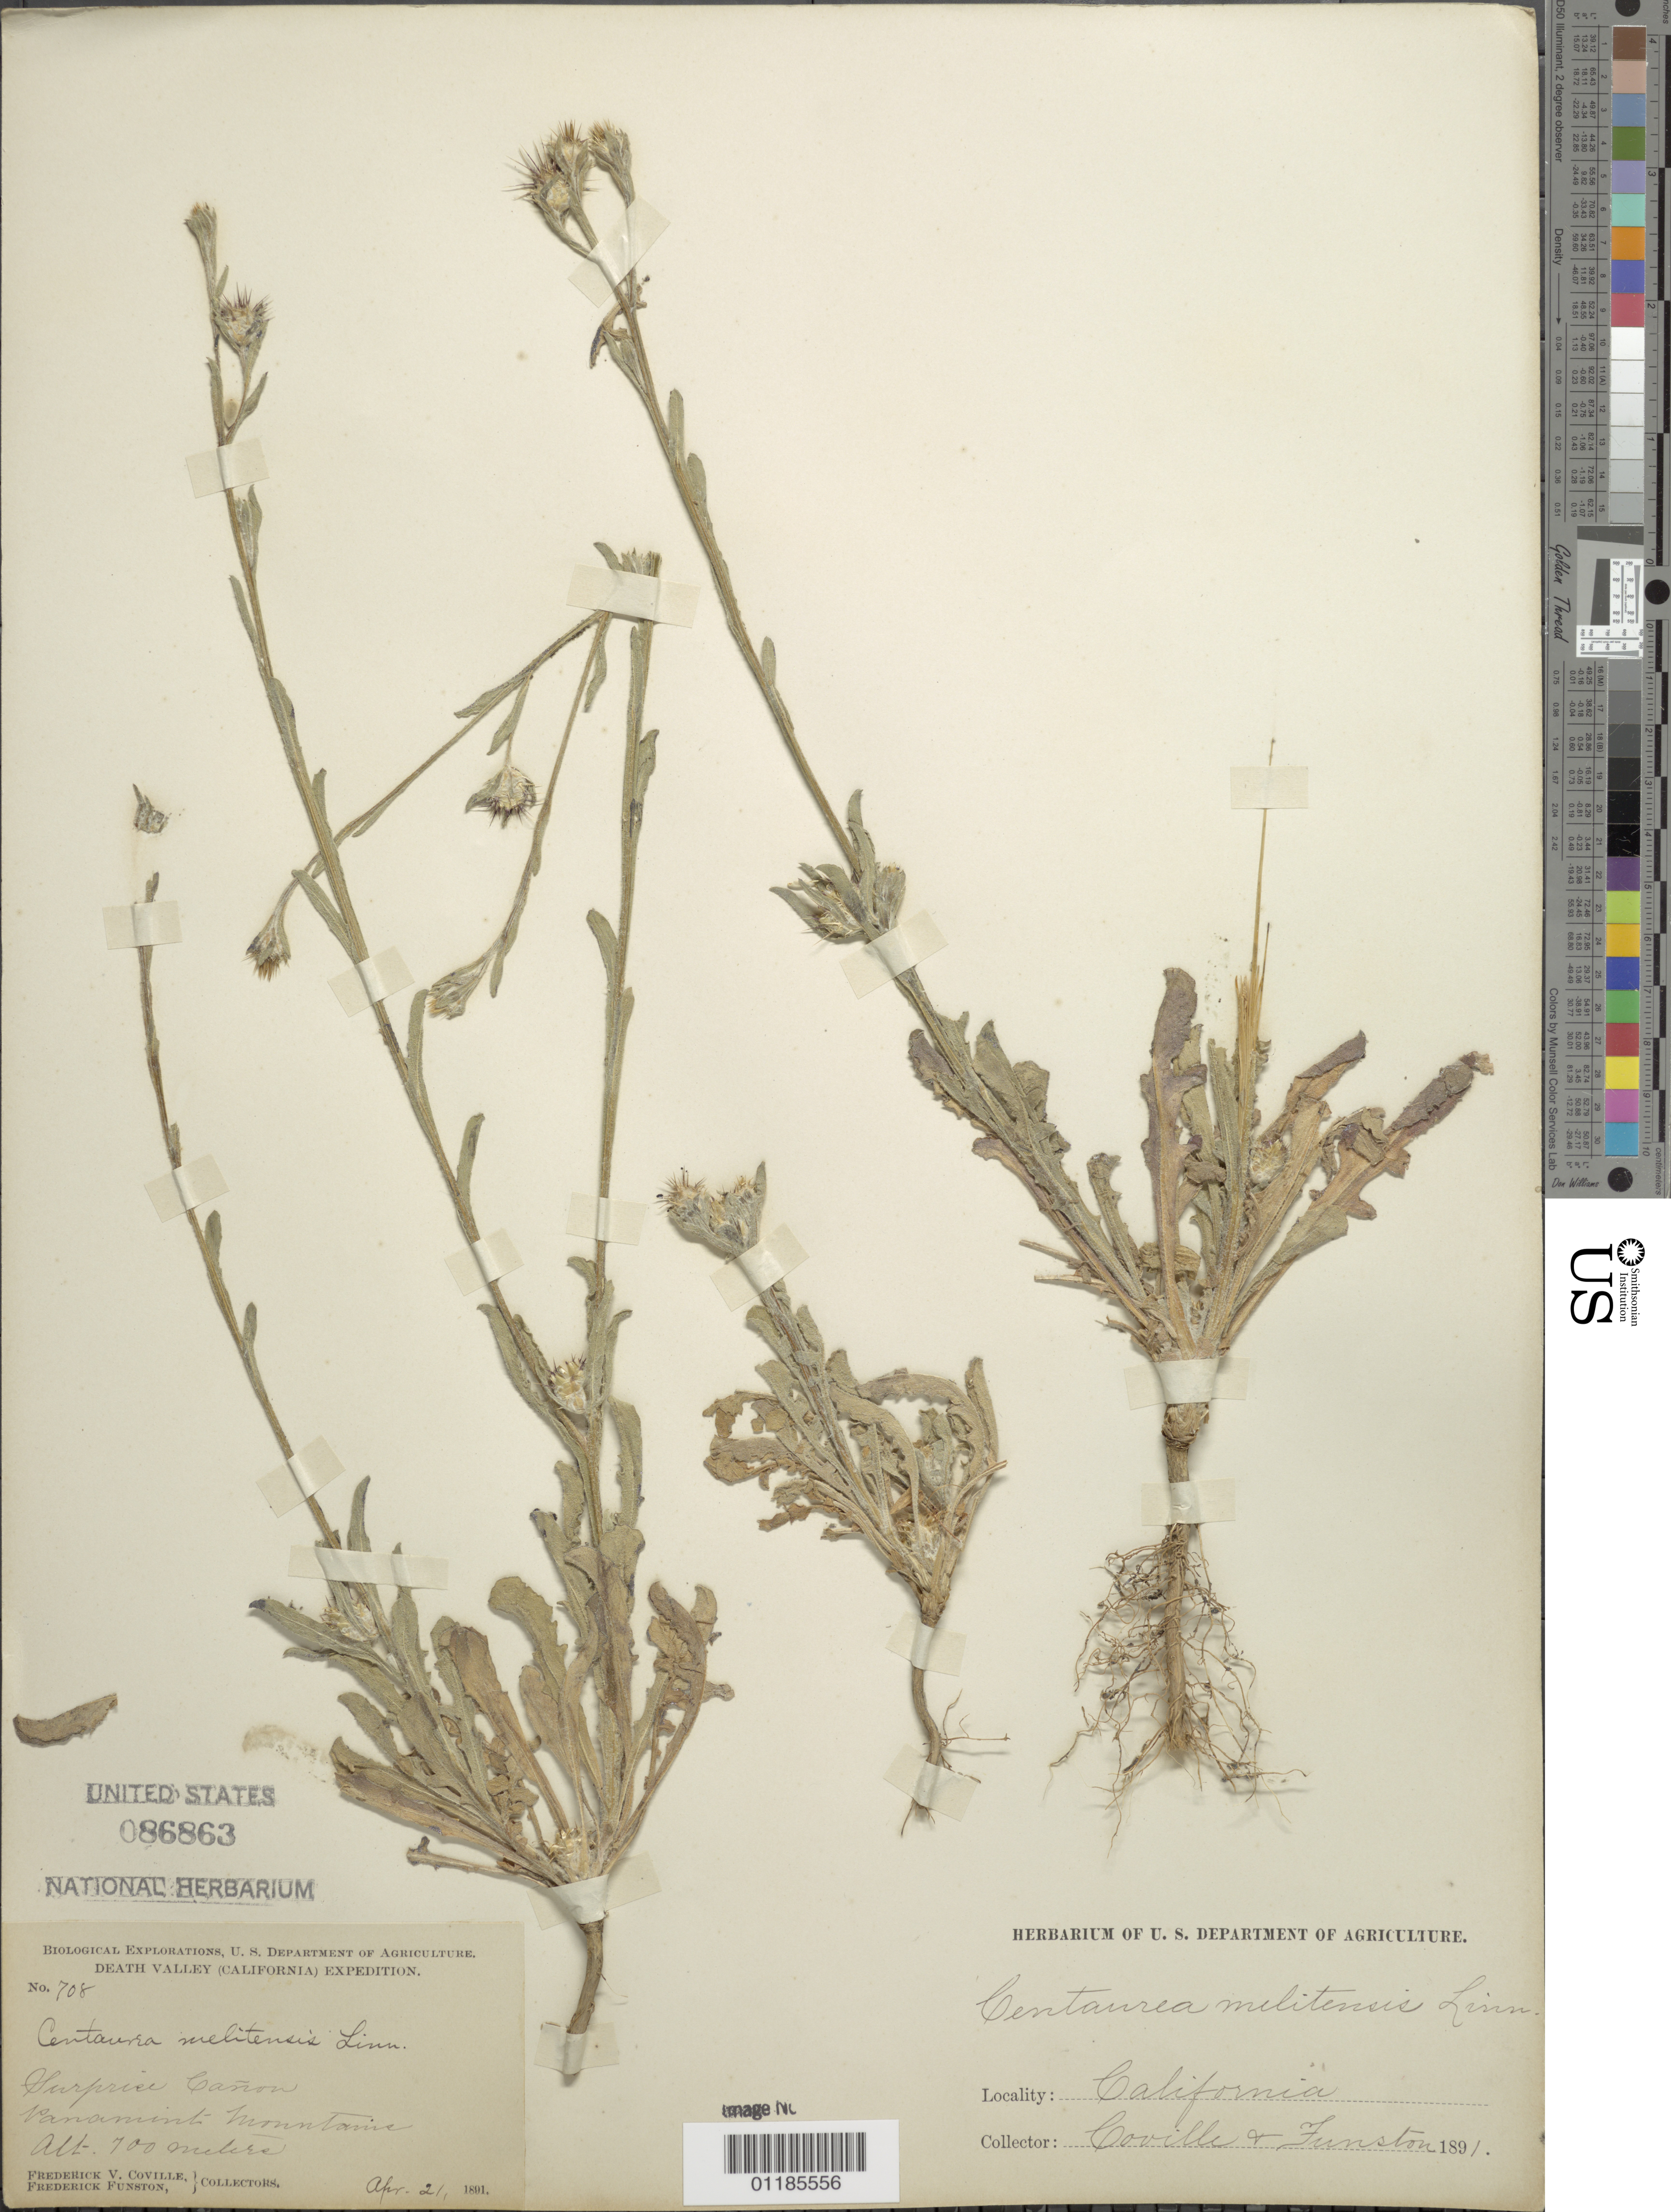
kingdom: Plantae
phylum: Tracheophyta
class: Magnoliopsida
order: Asterales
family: Asteraceae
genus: Centaurea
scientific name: Centaurea melitensis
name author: L.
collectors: F. V. Coville & F. Funston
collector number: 708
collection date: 1891-04-21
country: United States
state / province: California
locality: Surprise Canyon, Panamint Mts.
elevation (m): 700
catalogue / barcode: US 86863